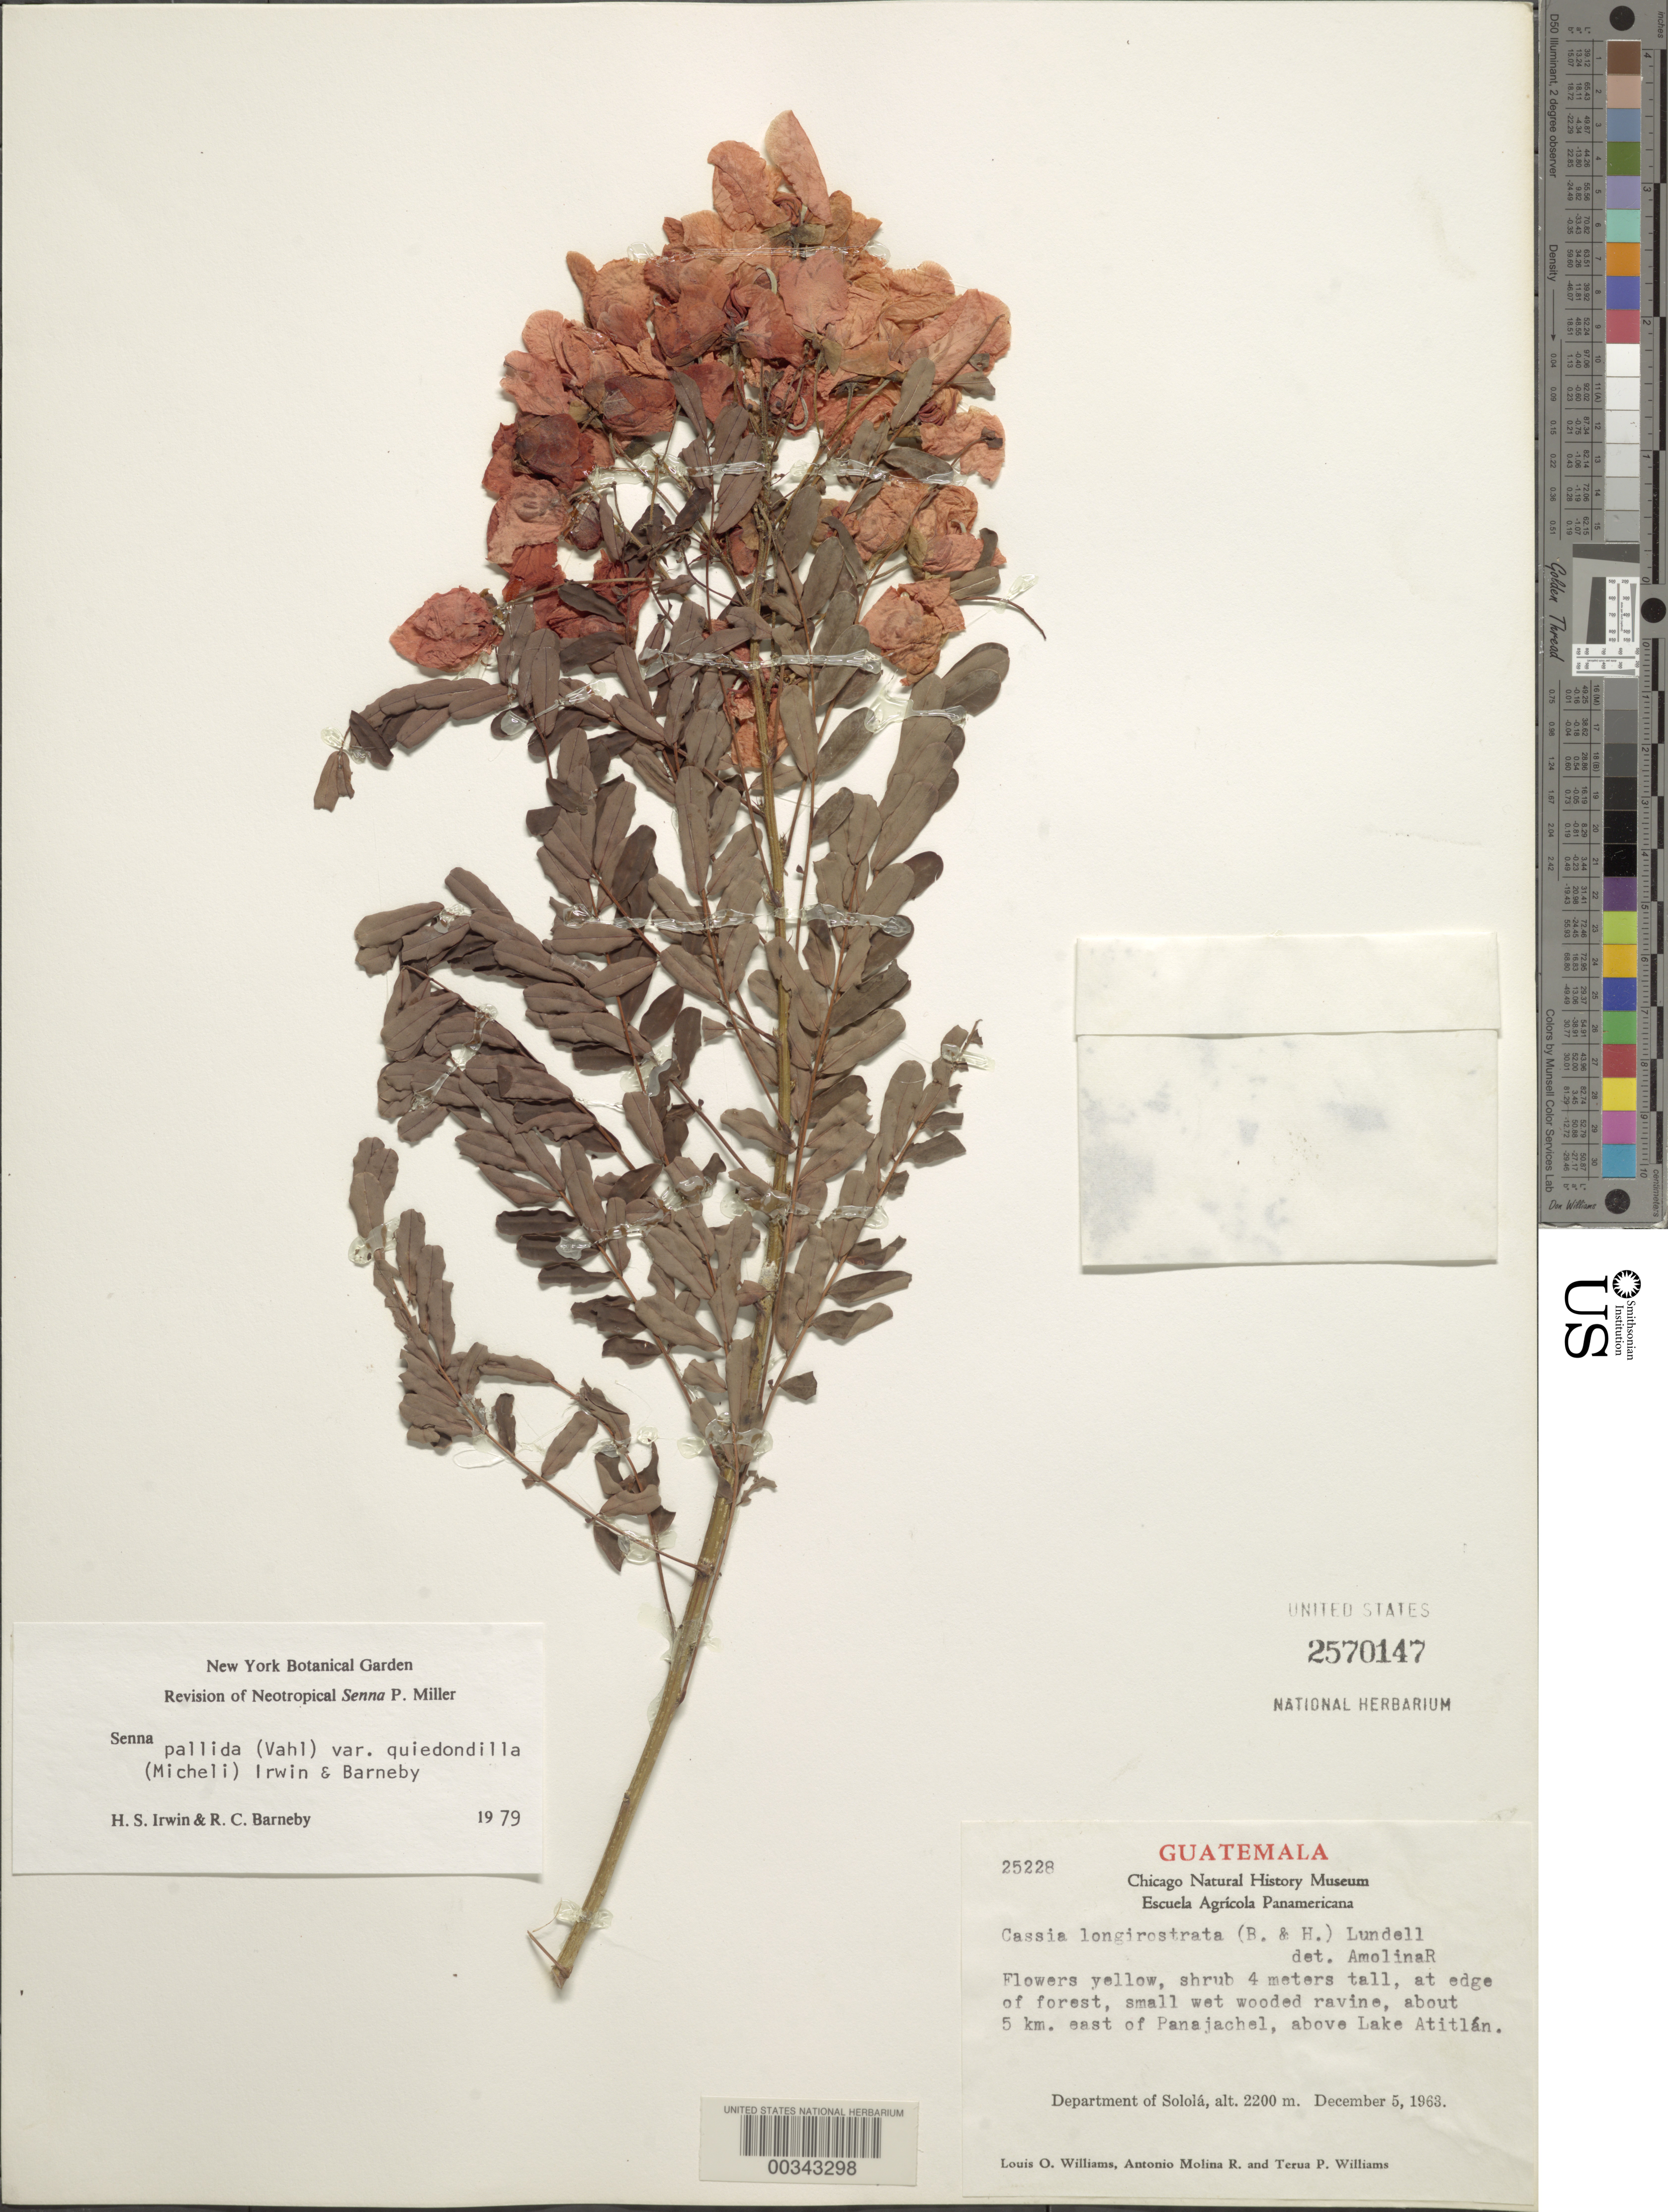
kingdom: Plantae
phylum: Tracheophyta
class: Magnoliopsida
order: Fabales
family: Fabaceae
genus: Senna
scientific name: Senna pallida var. quiedondilla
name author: (Micheli) H.S. Irwin & Barneby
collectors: L. O. Williams, A. Molina R. & T. P. Williams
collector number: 25228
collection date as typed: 05 Dec 1963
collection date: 1963-12-05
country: Guatemala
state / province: Sololá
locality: About 5 km E of Panajachel, above Lake Amatitlán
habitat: Small wet wooded ravine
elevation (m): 2200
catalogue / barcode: US 2570147